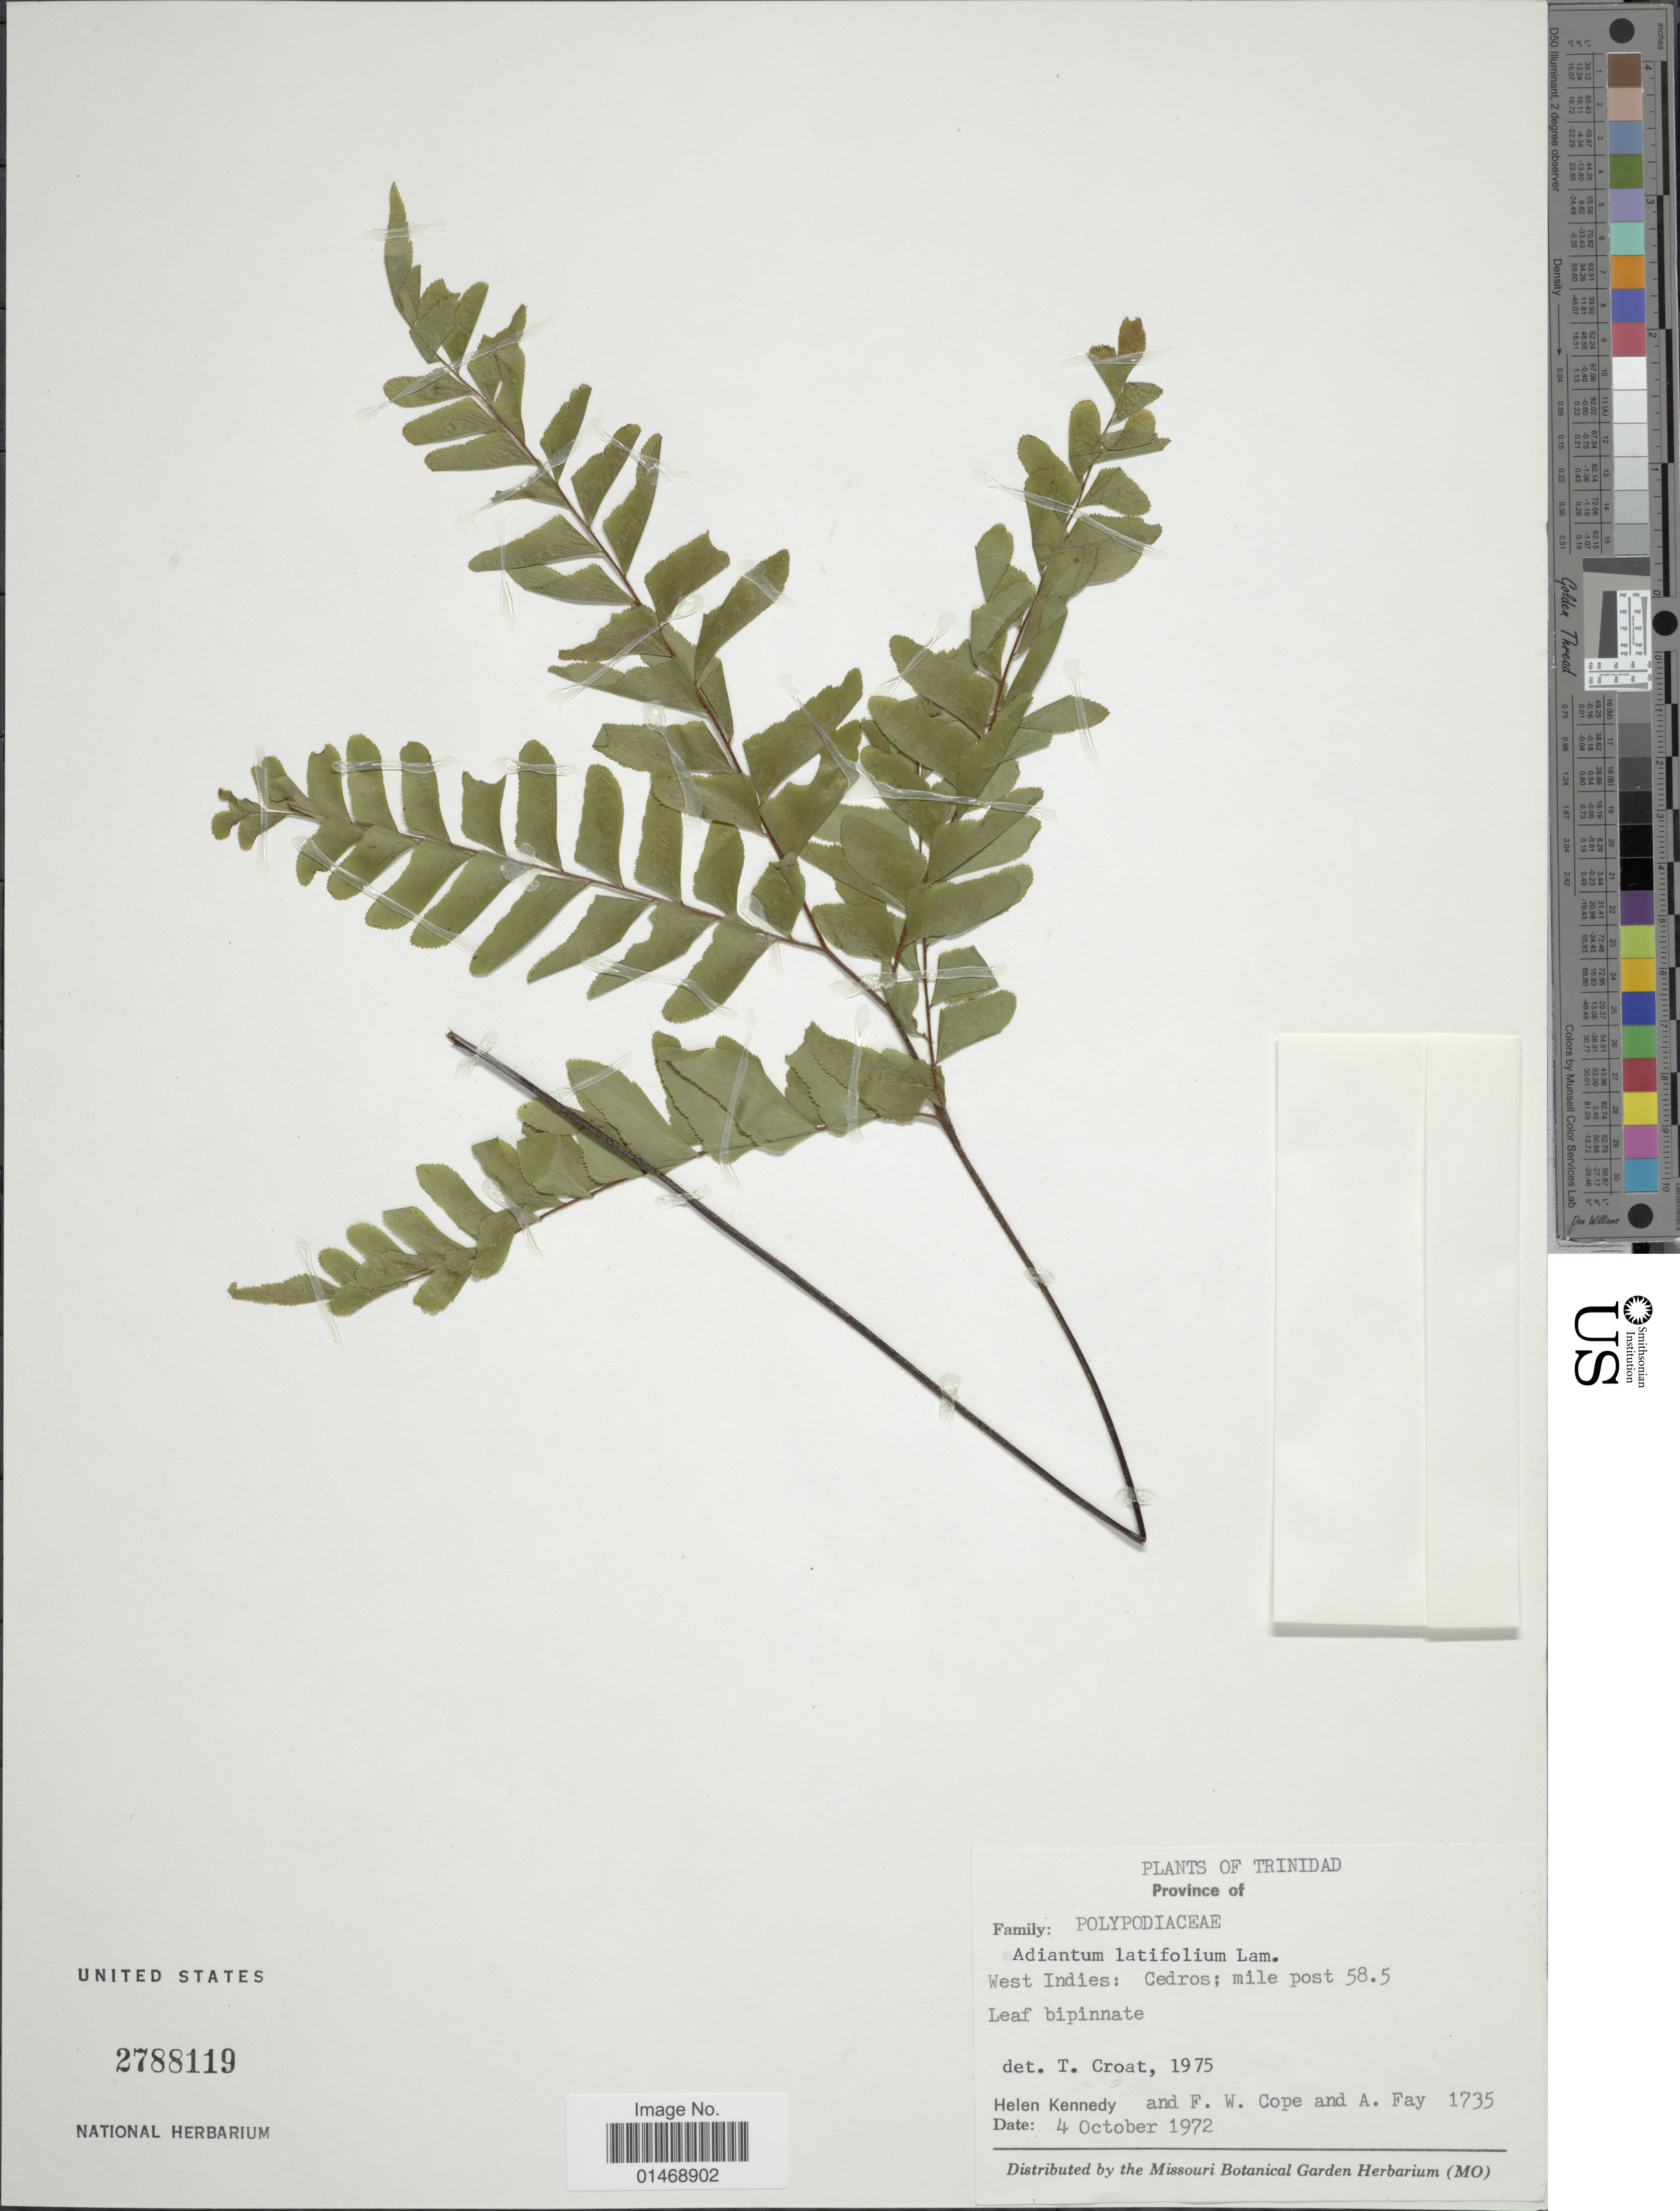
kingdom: Plantae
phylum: Tracheophyta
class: Polypodiopsida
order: Polypodiales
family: Pteridaceae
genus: Adiantum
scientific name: Adiantum latifolium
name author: Lam.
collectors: H. Kennedy, F. Cope & A. Fay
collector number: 1735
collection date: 1972-10-04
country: Trinidad and Tobago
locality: Trinidad, West Indies: Cedros; mile post 58.5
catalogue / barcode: US 2788119